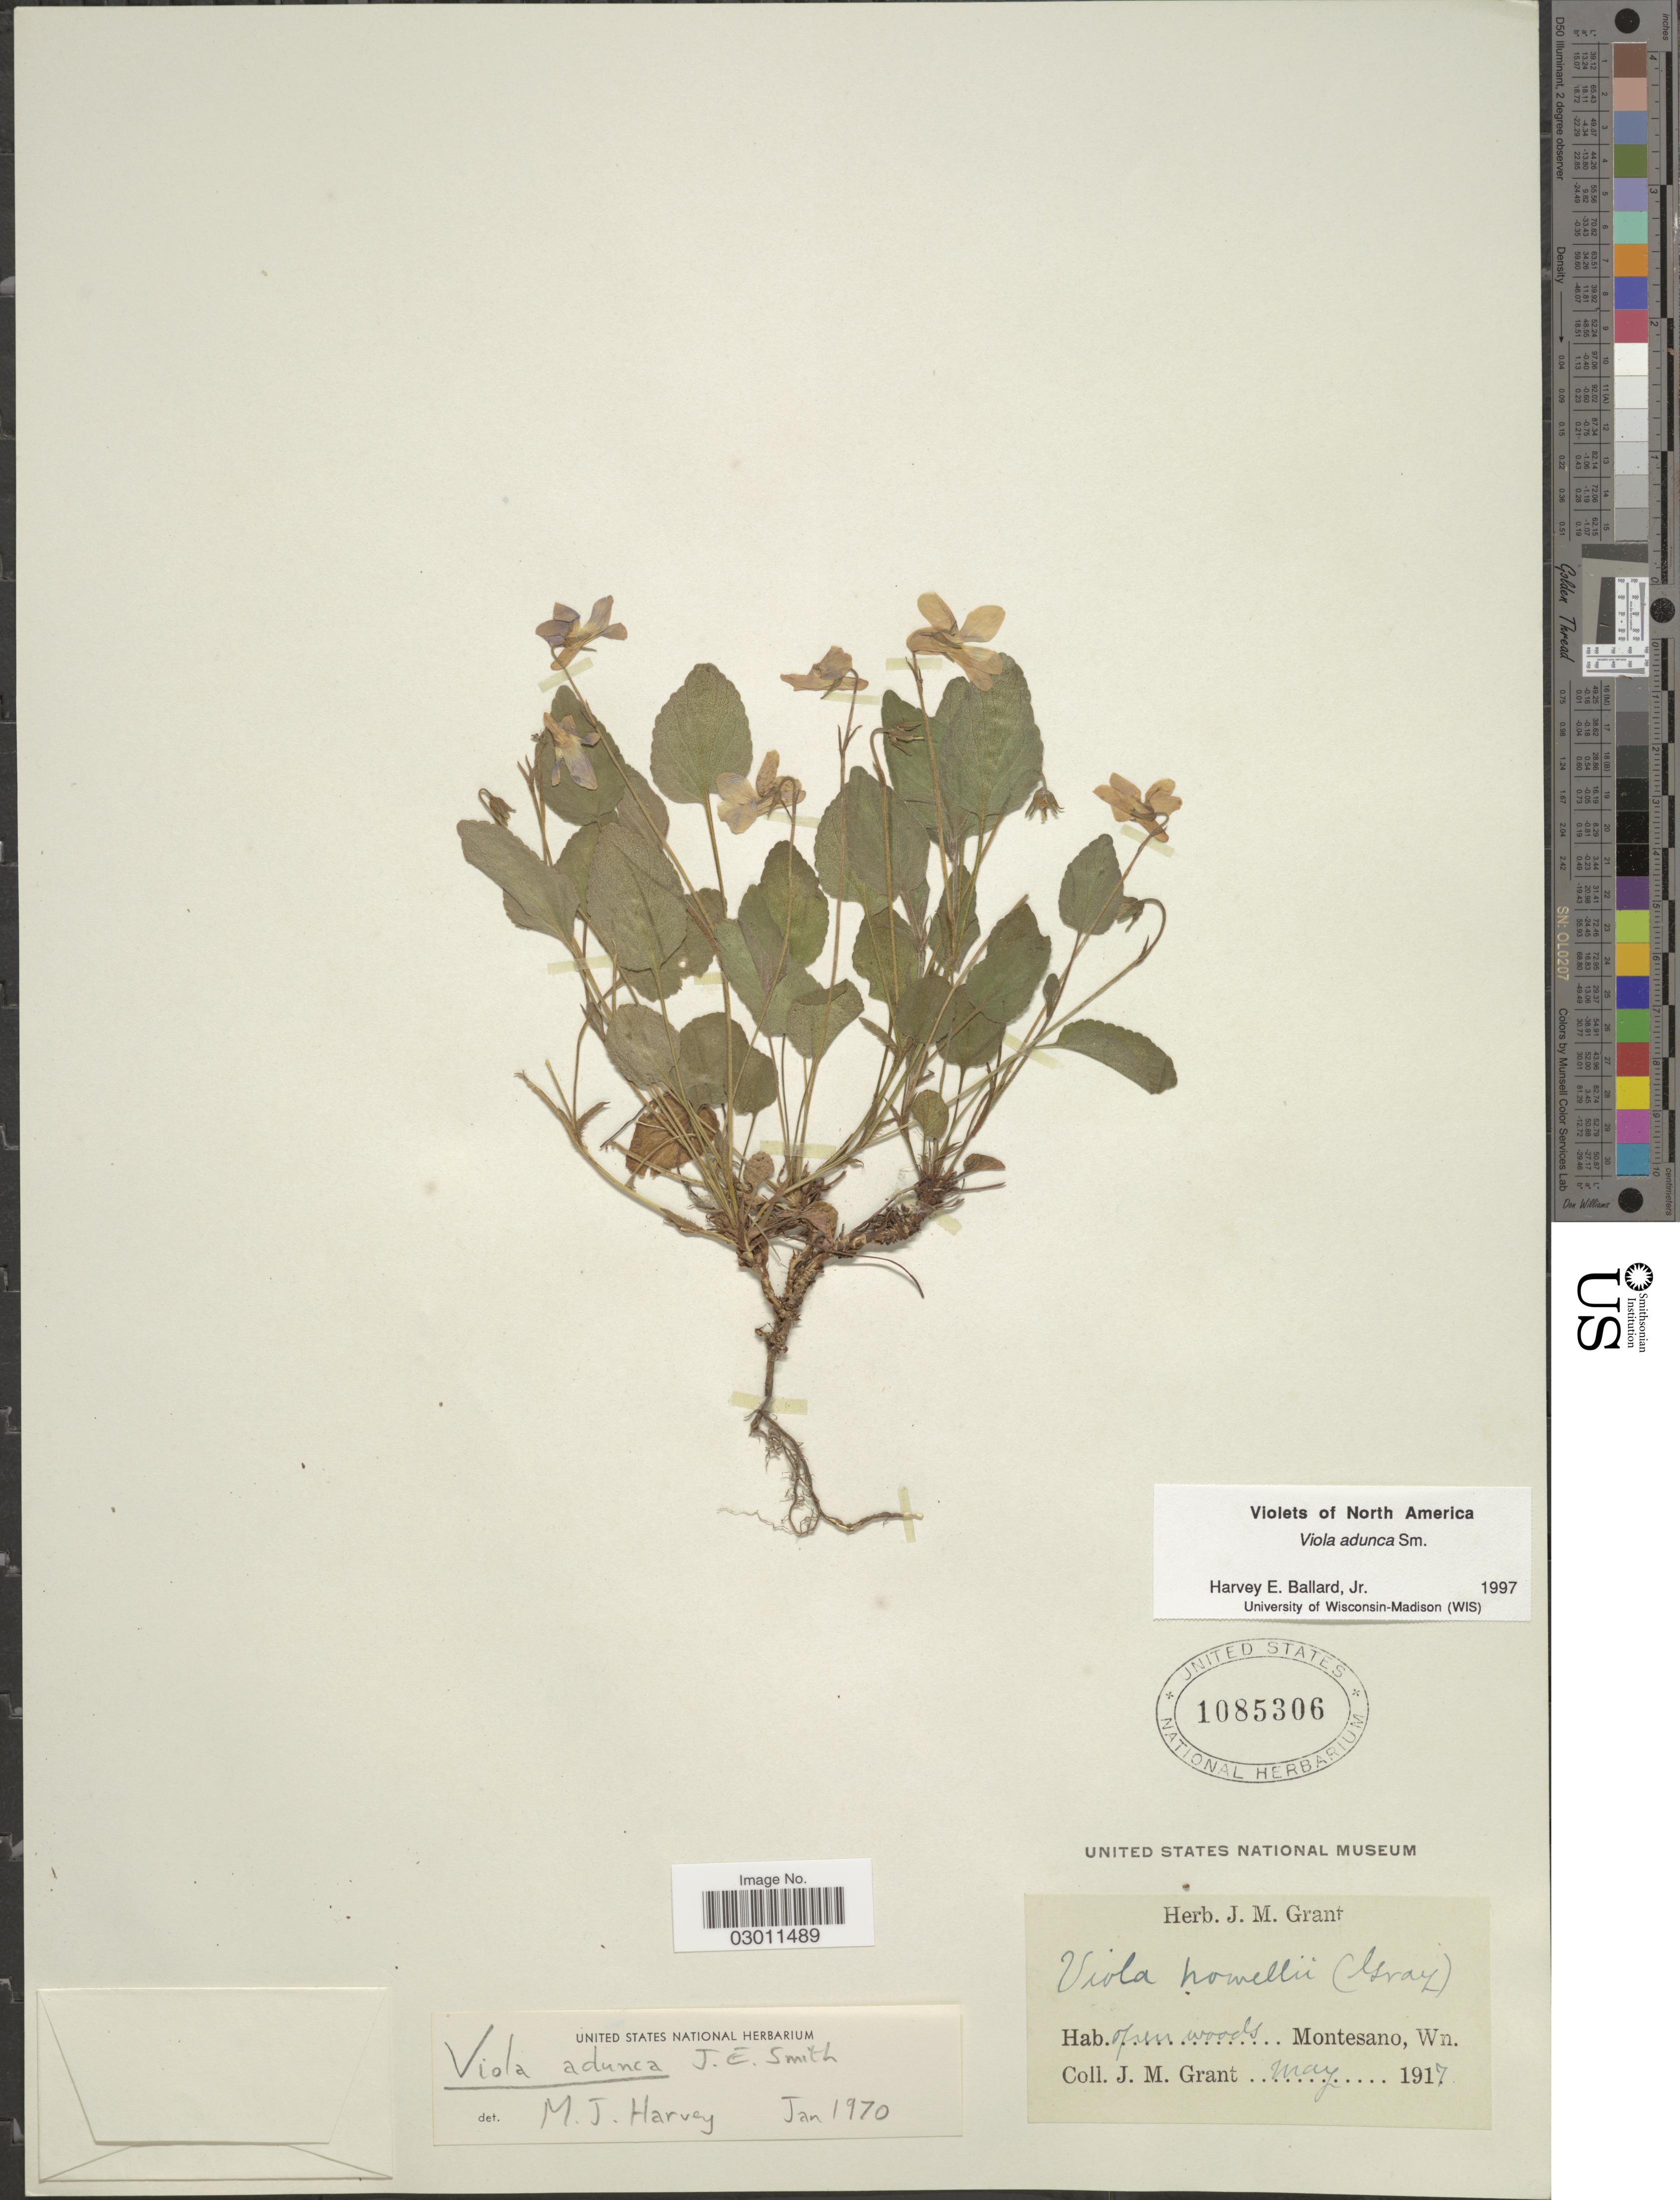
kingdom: Plantae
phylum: Tracheophyta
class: Magnoliopsida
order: Malpighiales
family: Violaceae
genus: Viola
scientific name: Viola adunca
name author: Sm.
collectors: J. M. Grant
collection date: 1917-05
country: United States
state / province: Washington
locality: Montesano, Wn.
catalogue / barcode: US 1085306